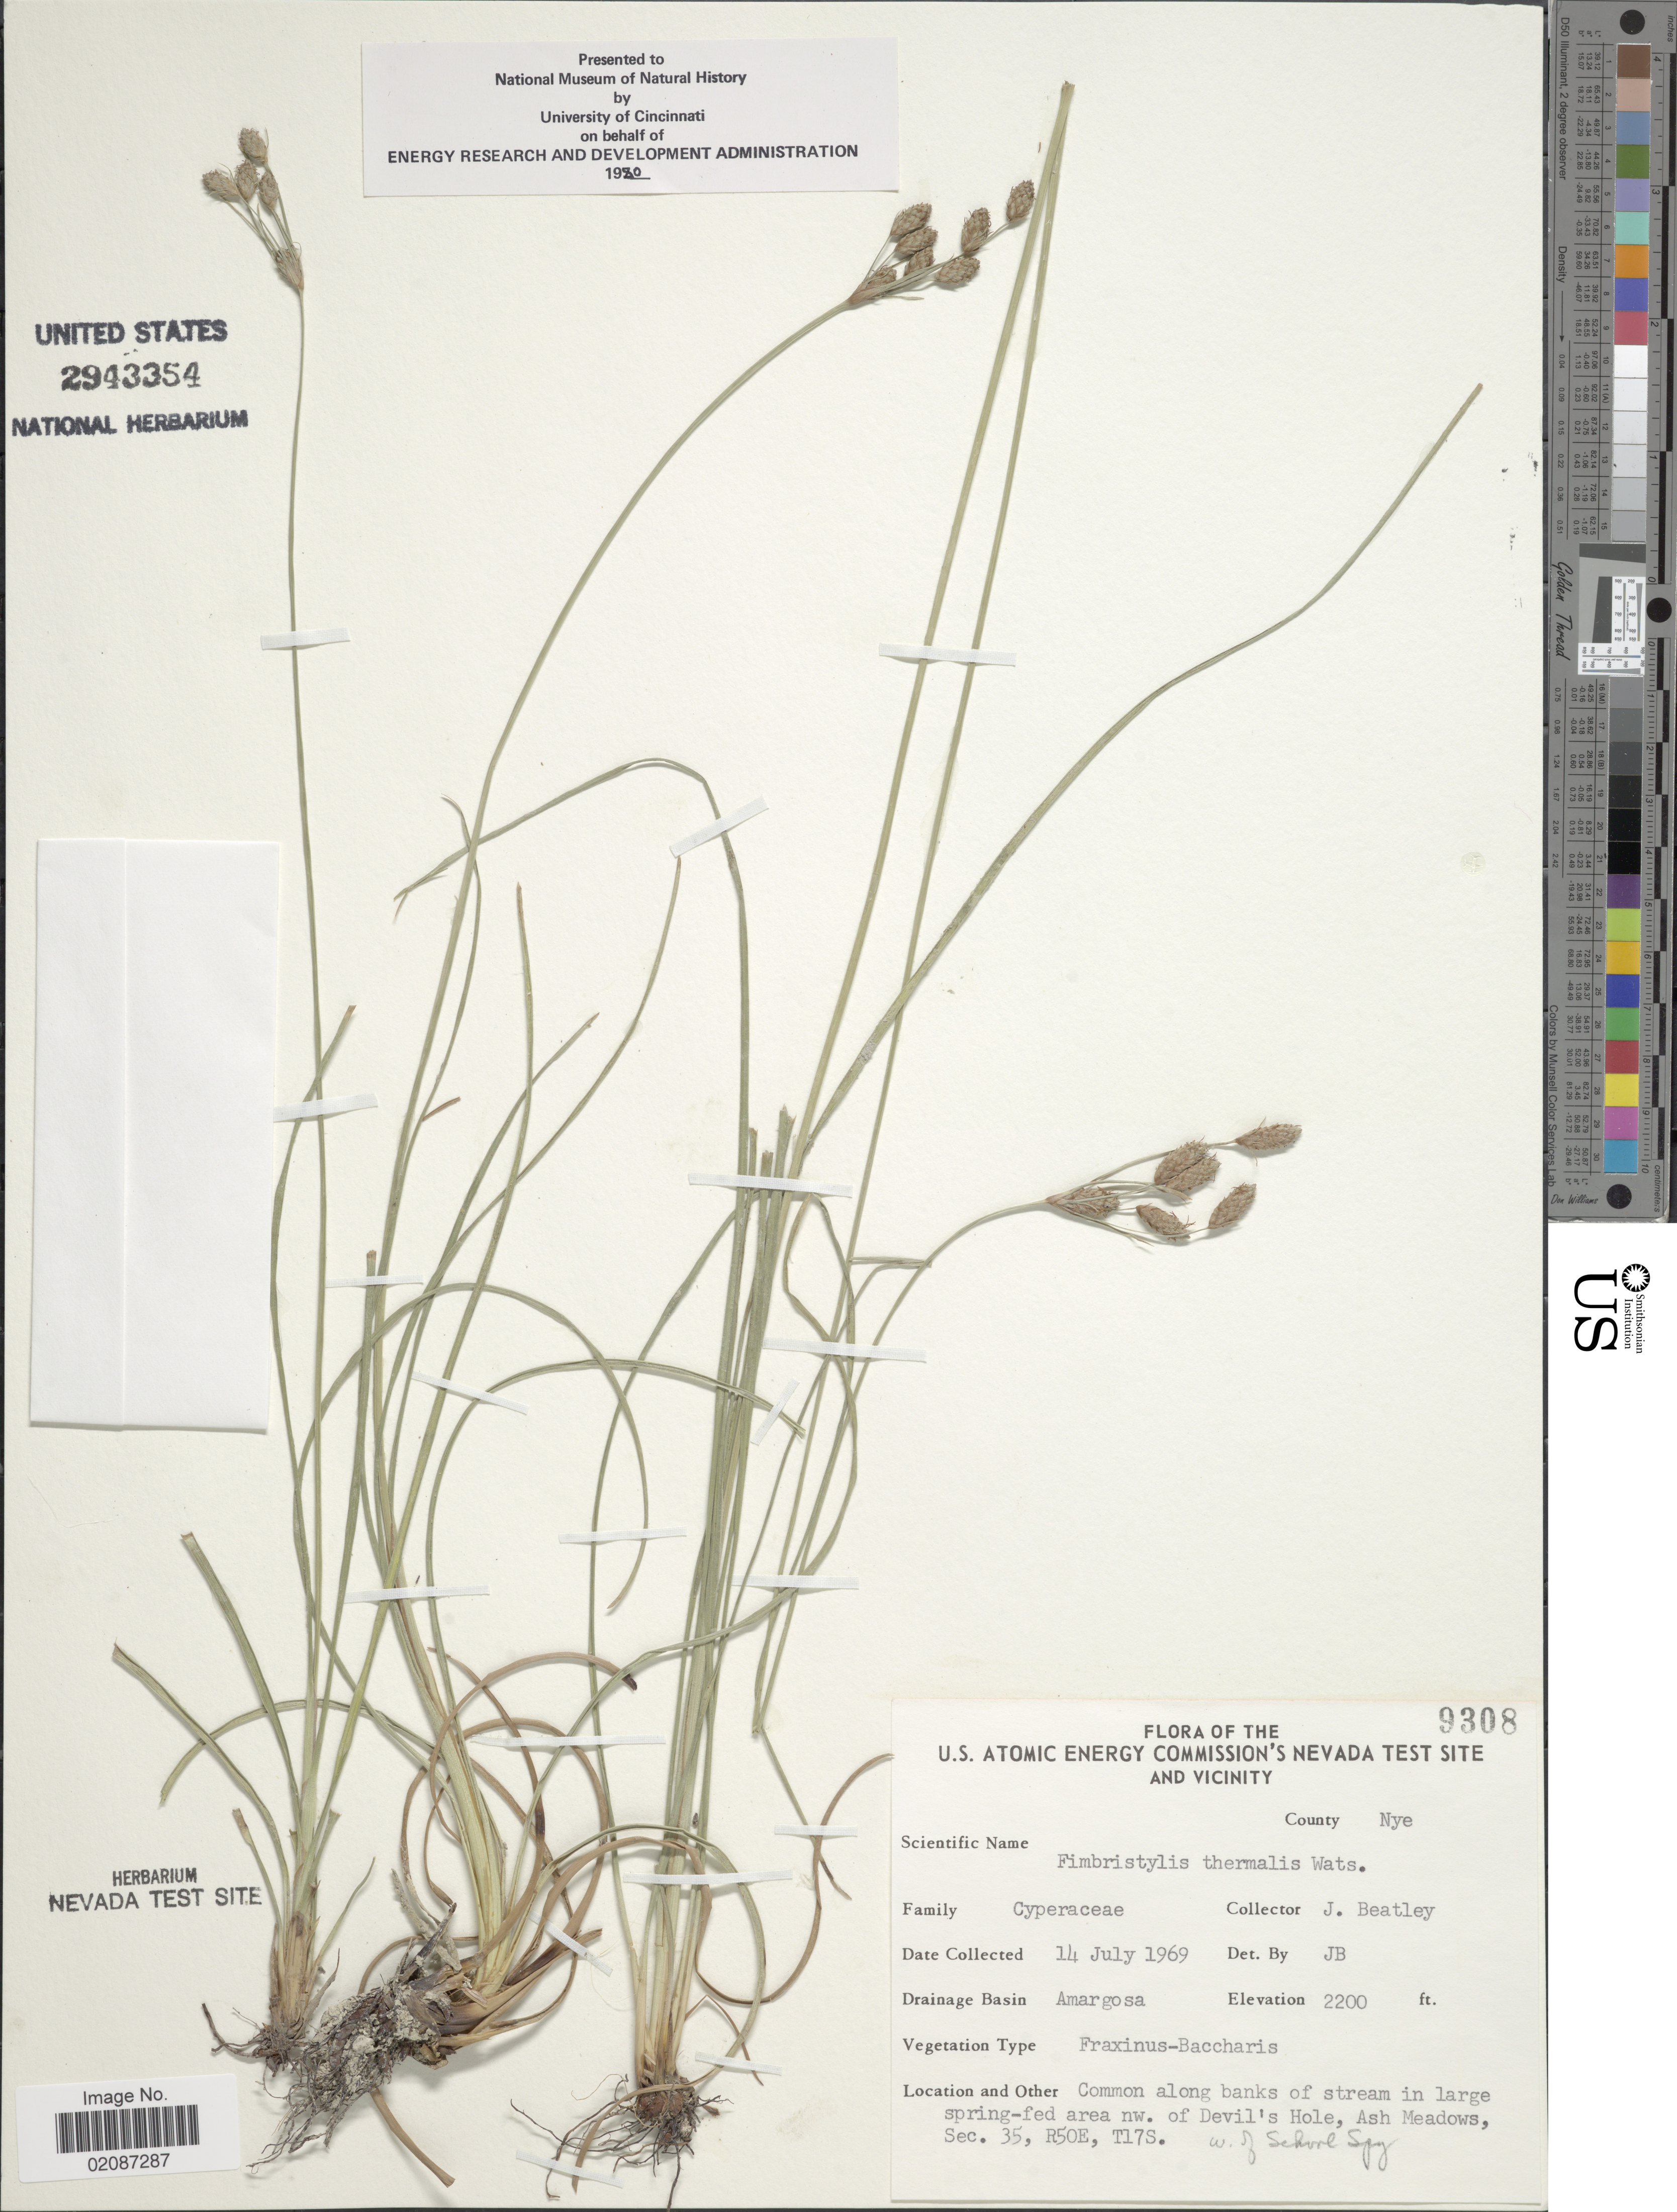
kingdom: Plantae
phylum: Tracheophyta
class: Liliopsida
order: Poales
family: Cyperaceae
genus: Fimbristylis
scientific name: Fimbristylis thermalis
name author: S. Watson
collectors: J. C. Beatley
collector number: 9308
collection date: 1969-07-14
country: United States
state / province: Nevada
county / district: Nye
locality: Alongs banks of stream in large spring fed-area nw. of Devil's Hole, Ash Meadows, Sec. 35, R5OE, T17S. W. of School Spg., Nye County, U.S. Atomic Energy Commission's Nevada Test Site and vicinity.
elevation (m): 671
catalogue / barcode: US 2943354